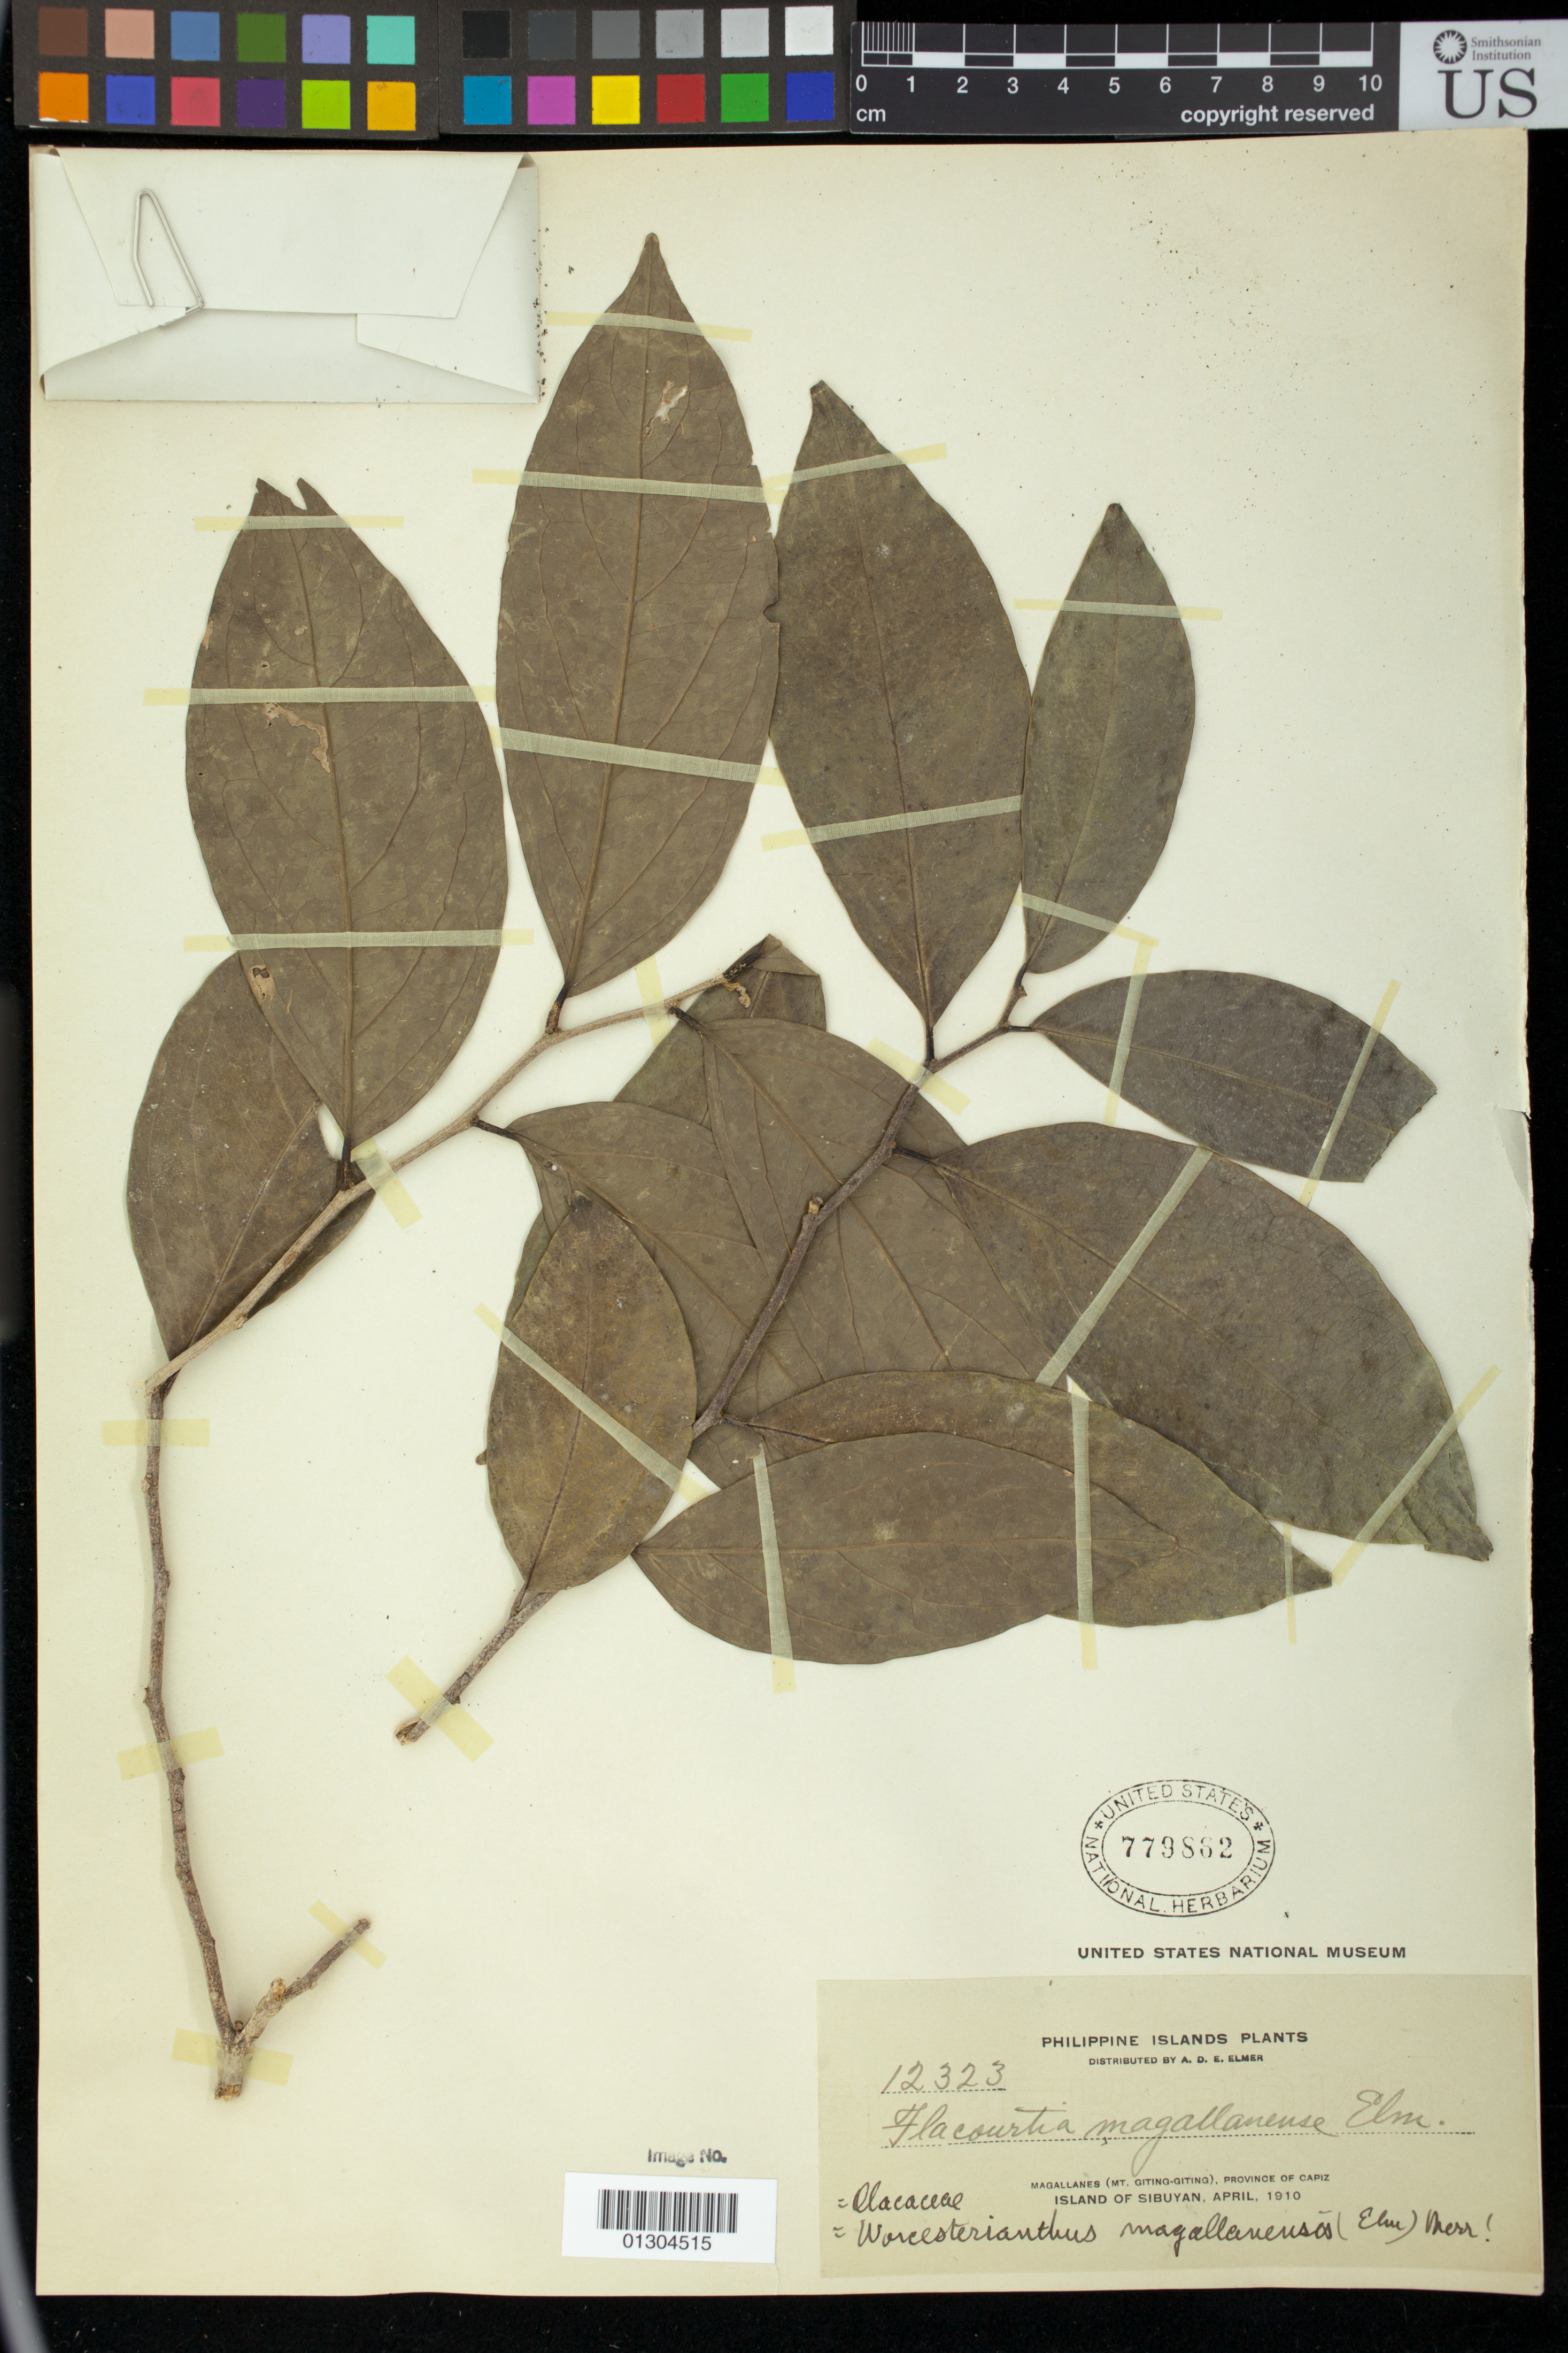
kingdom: Plantae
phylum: Tracheophyta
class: Magnoliopsida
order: Malpighiales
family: Pandaceae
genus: Microdesmis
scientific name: Microdesmis magallanensis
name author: (Elmer) Steenis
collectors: A. D. E. Elmer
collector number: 12323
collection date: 1910-04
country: Philippines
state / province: Western Visayas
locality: Magallanes (Mt. Giting-Giting), Province of Capiz, Island of Sibuyan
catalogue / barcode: US 779862